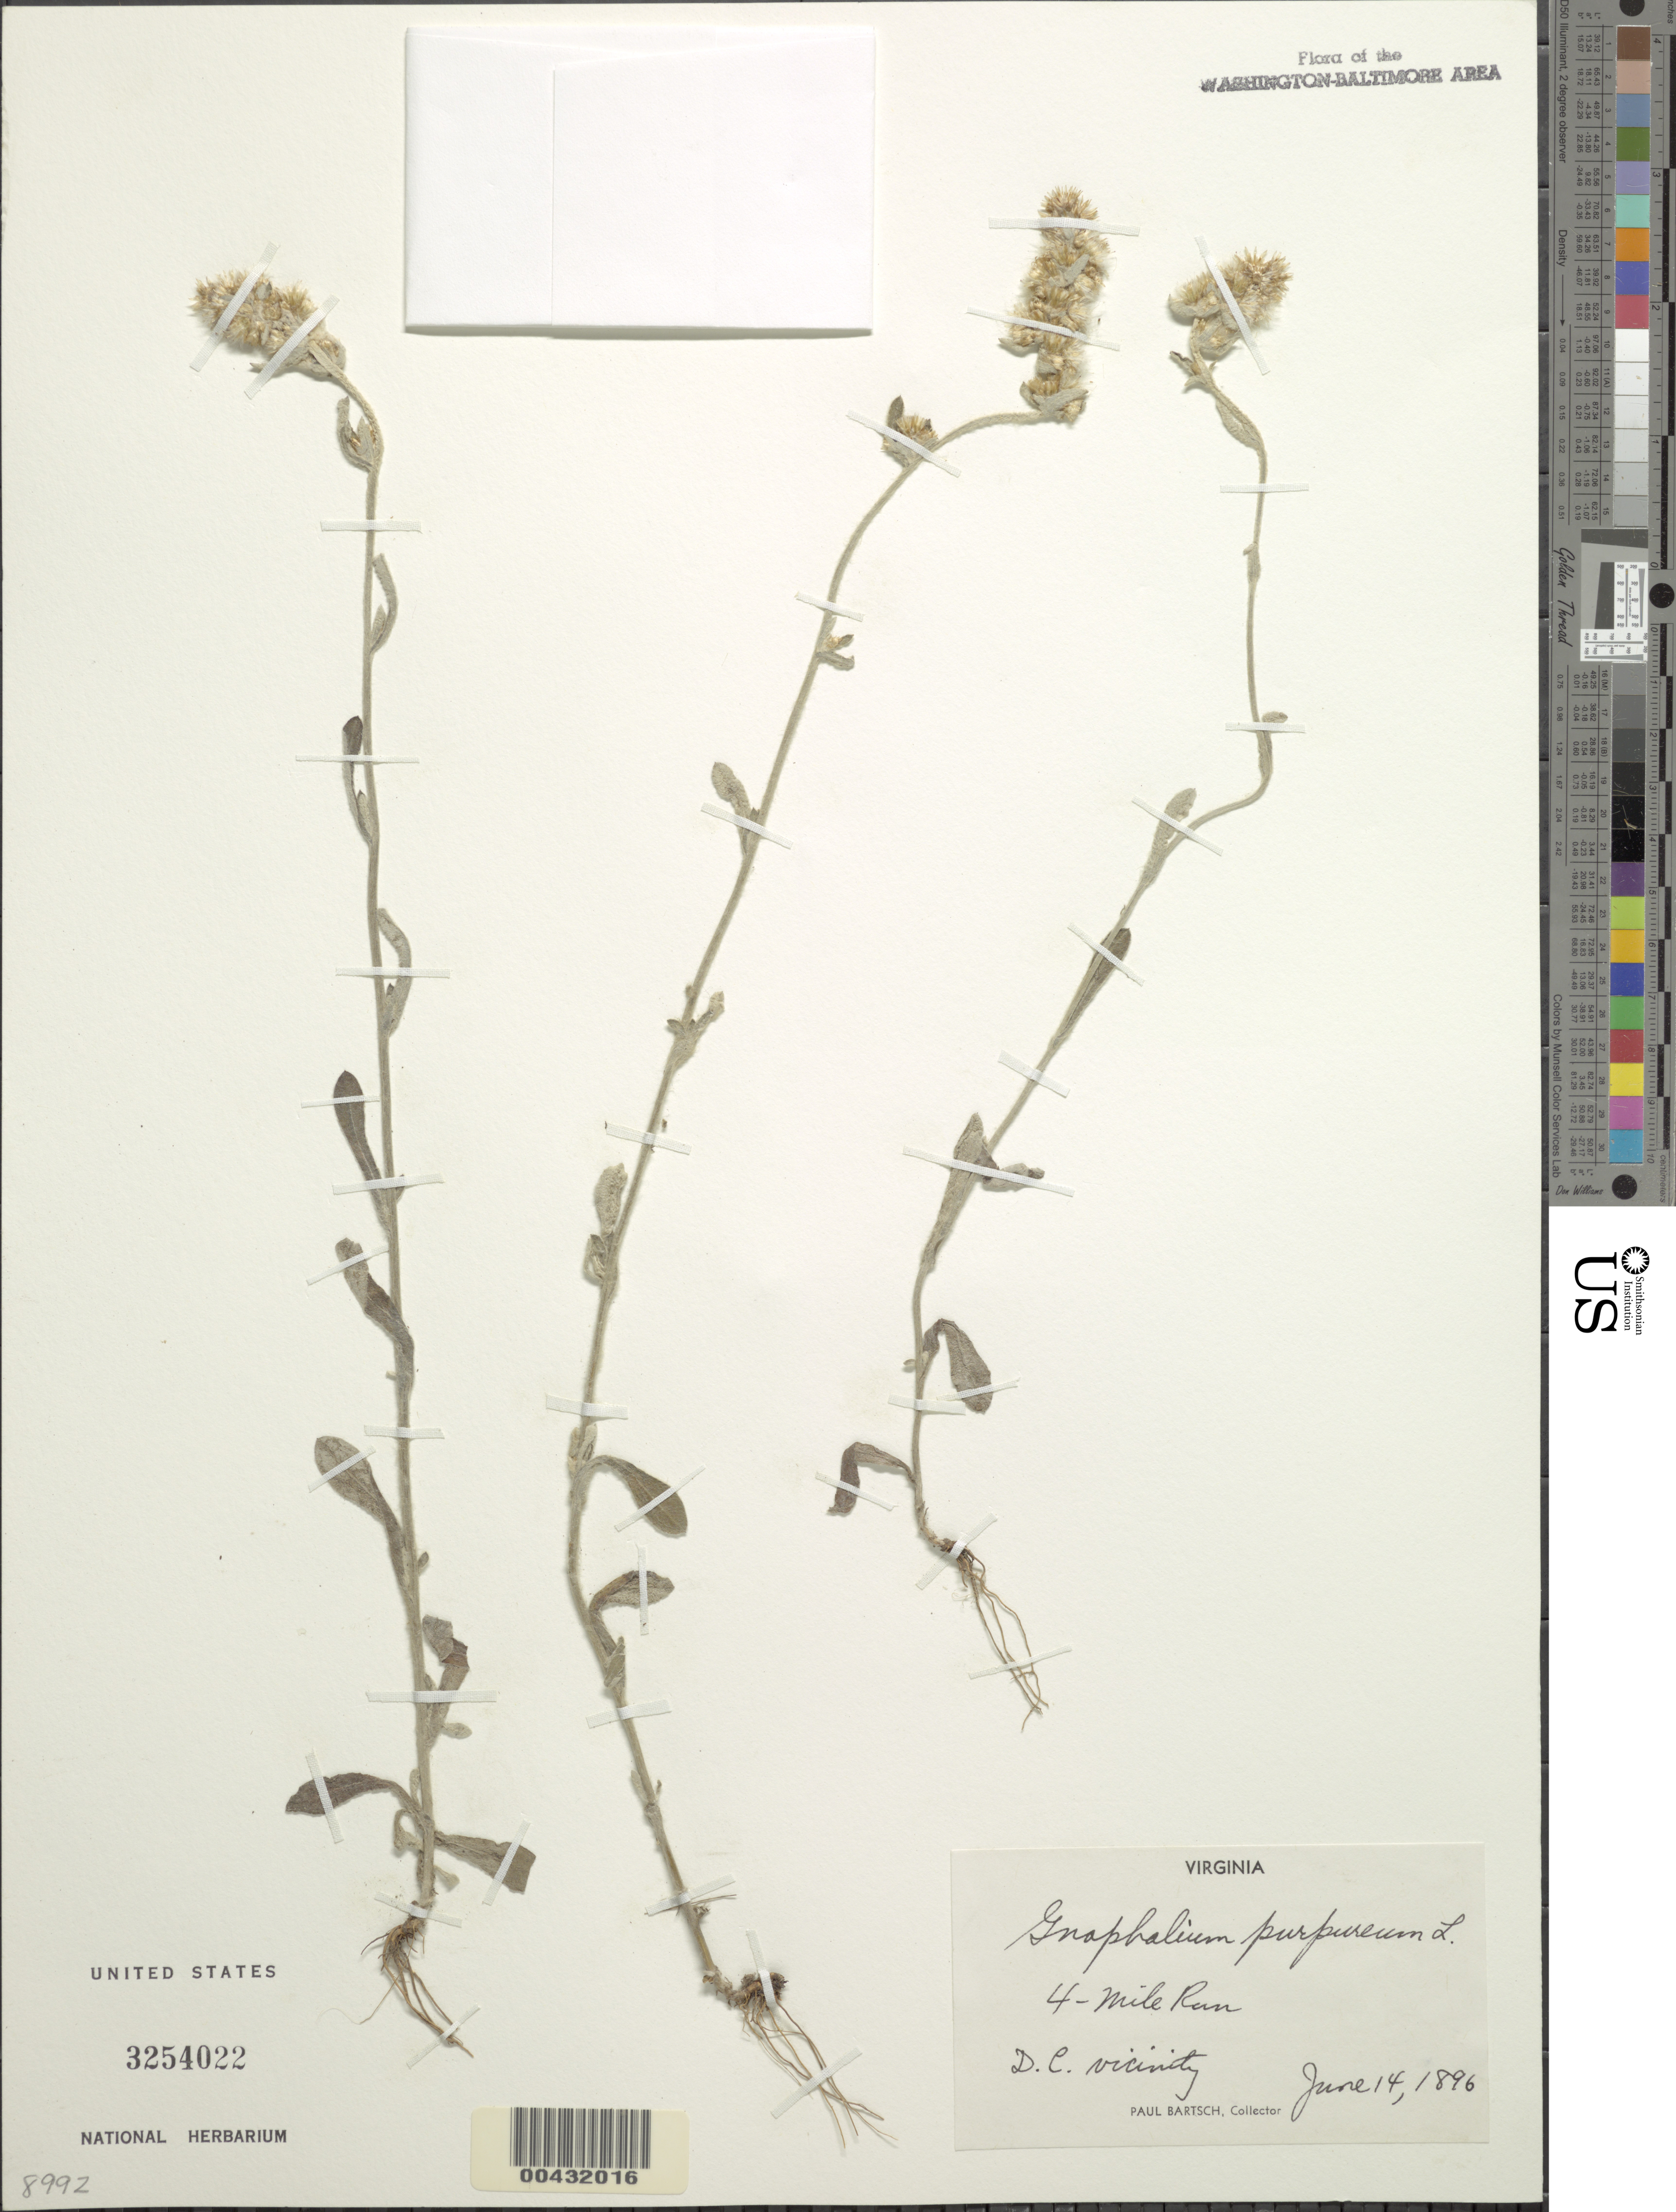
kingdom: Plantae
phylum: Tracheophyta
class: Magnoliopsida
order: Asterales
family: Asteraceae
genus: Gamochaeta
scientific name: Gamochaeta purpurea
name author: (L.) Cabrera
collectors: P. Bartsch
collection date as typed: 14 Jun 1896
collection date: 1896-06-14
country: United States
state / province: Virginia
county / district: Arlington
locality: Four Mile Run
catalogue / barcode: US 3254022